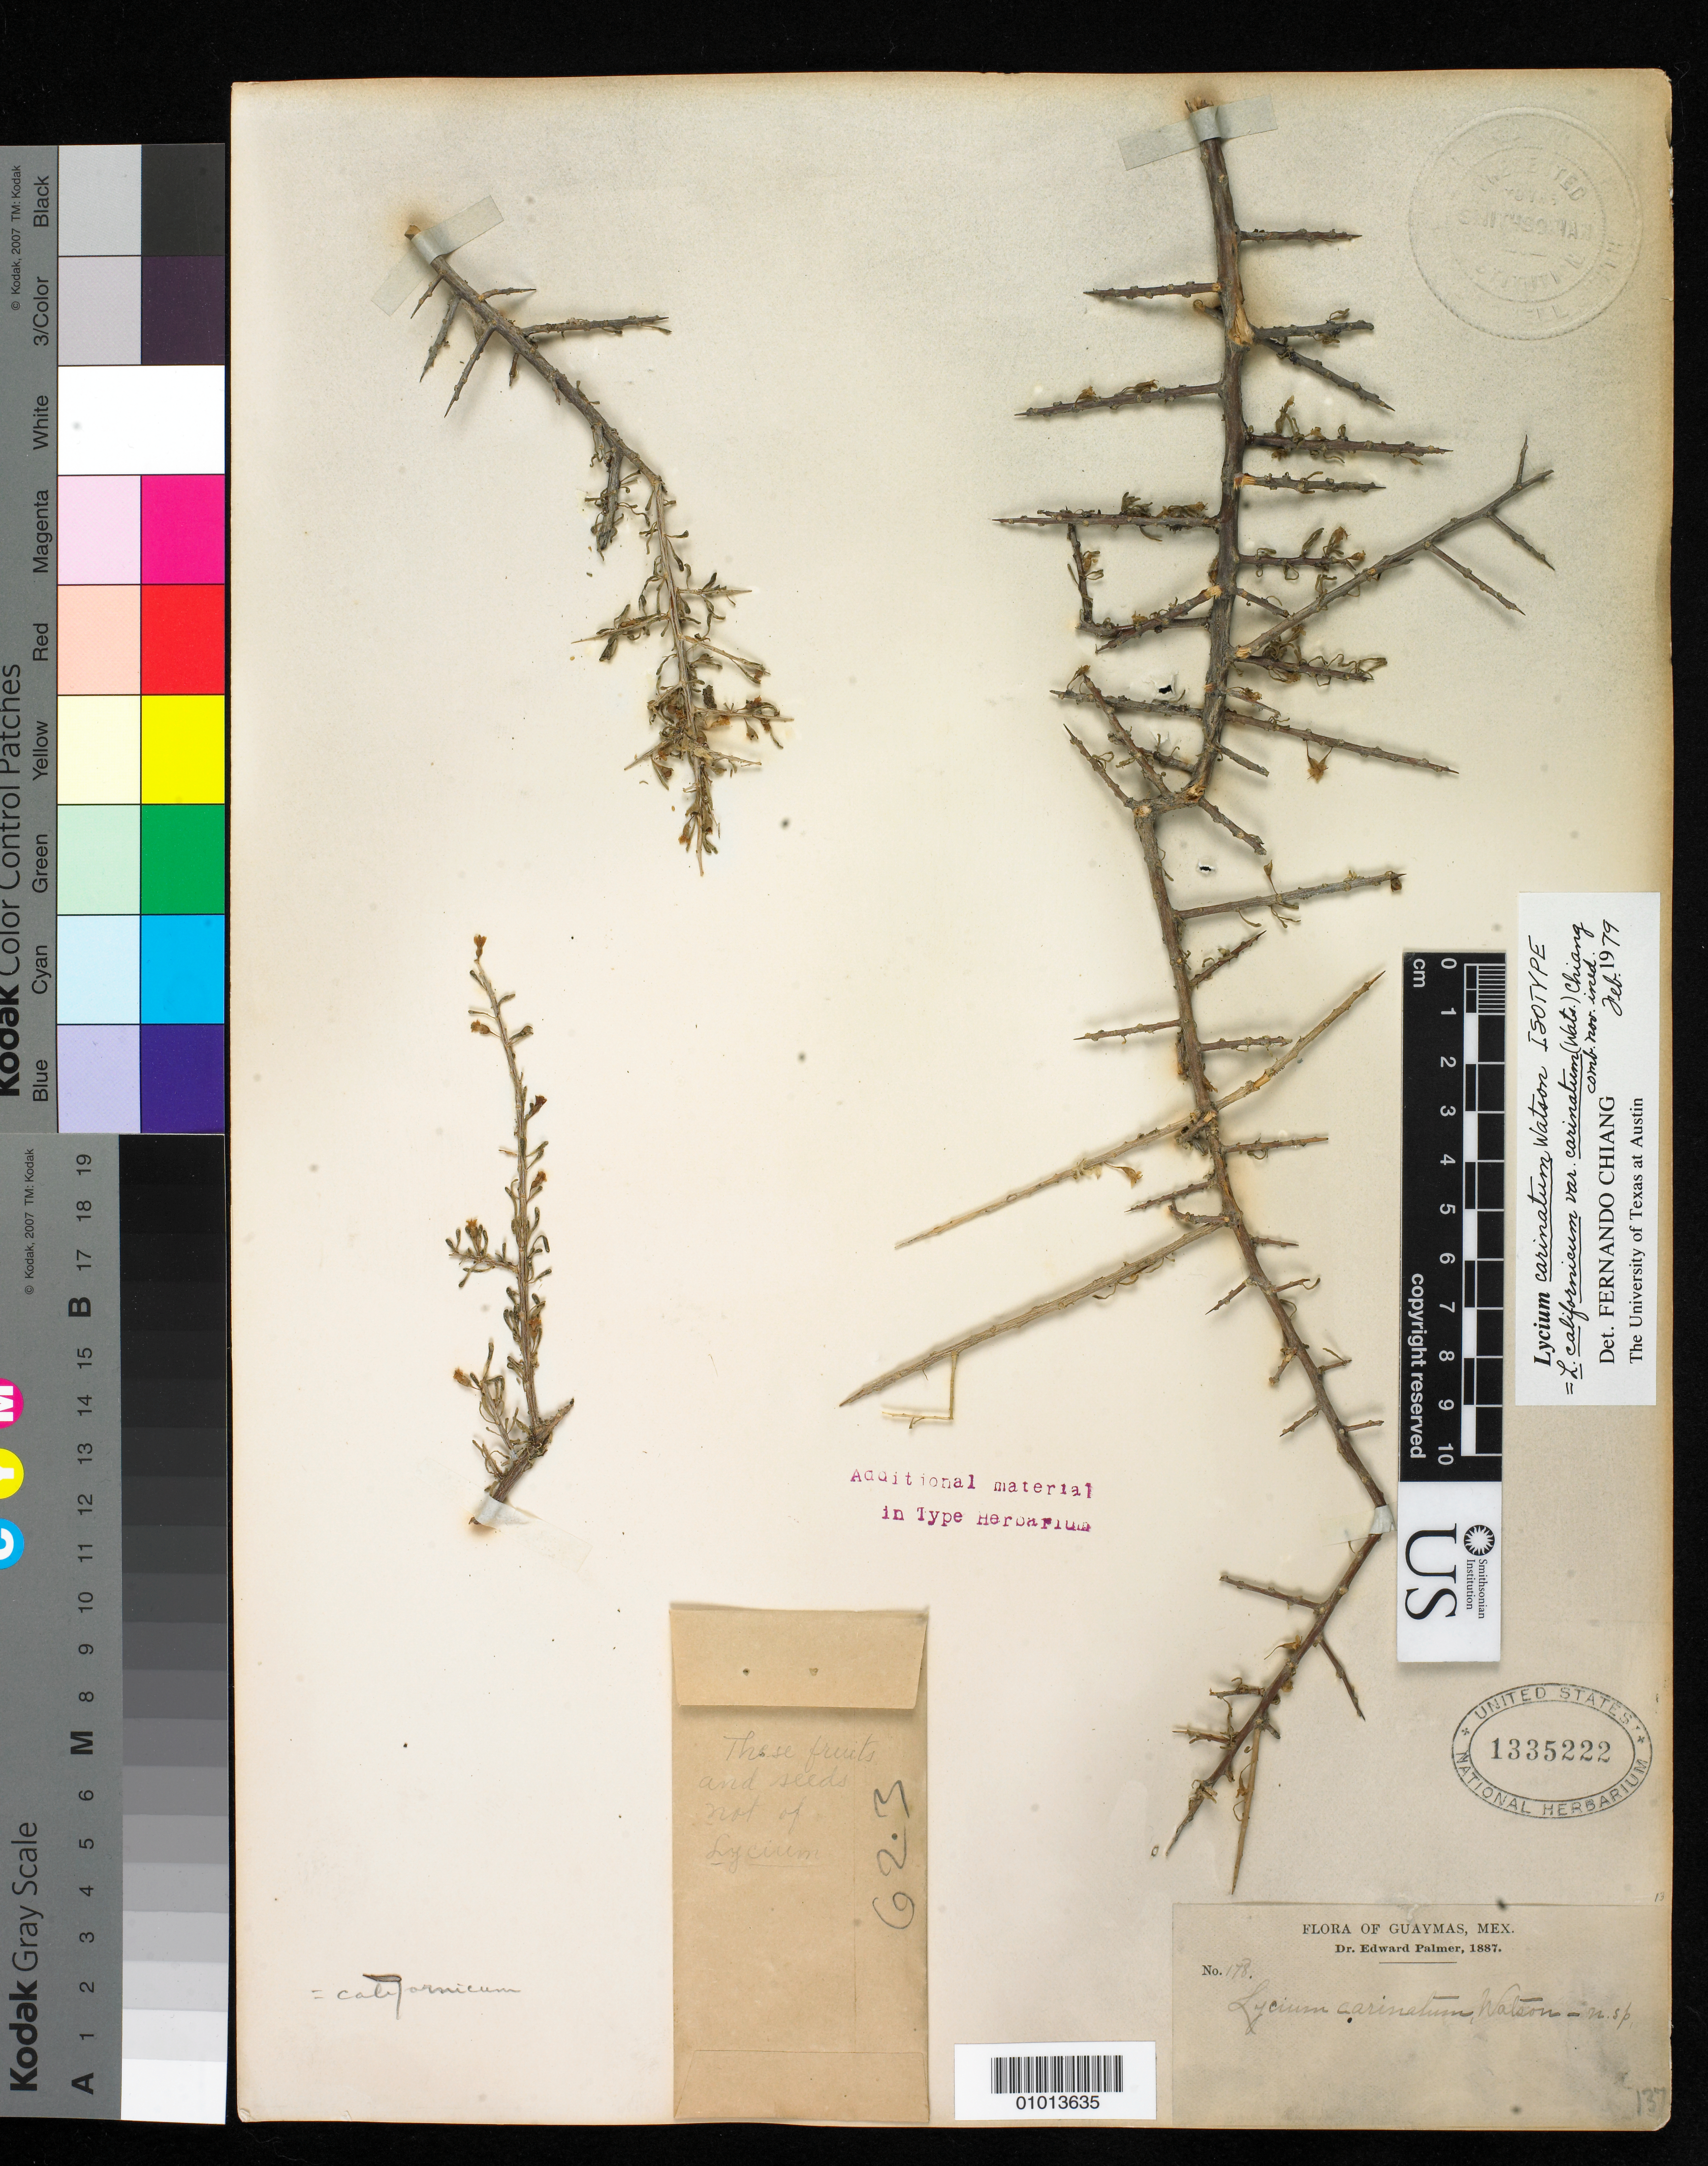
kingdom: Plantae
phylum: Tracheophyta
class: Magnoliopsida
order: Solanales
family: Solanaceae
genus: Lycium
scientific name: Lycium carinatum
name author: S. Watson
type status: Isotype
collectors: E. Palmer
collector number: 178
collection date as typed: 1887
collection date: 1887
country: Mexico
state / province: Sonora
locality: Guaymas.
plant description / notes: Specimen ex John Donnell Smith herbarium.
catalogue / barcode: US 1335222